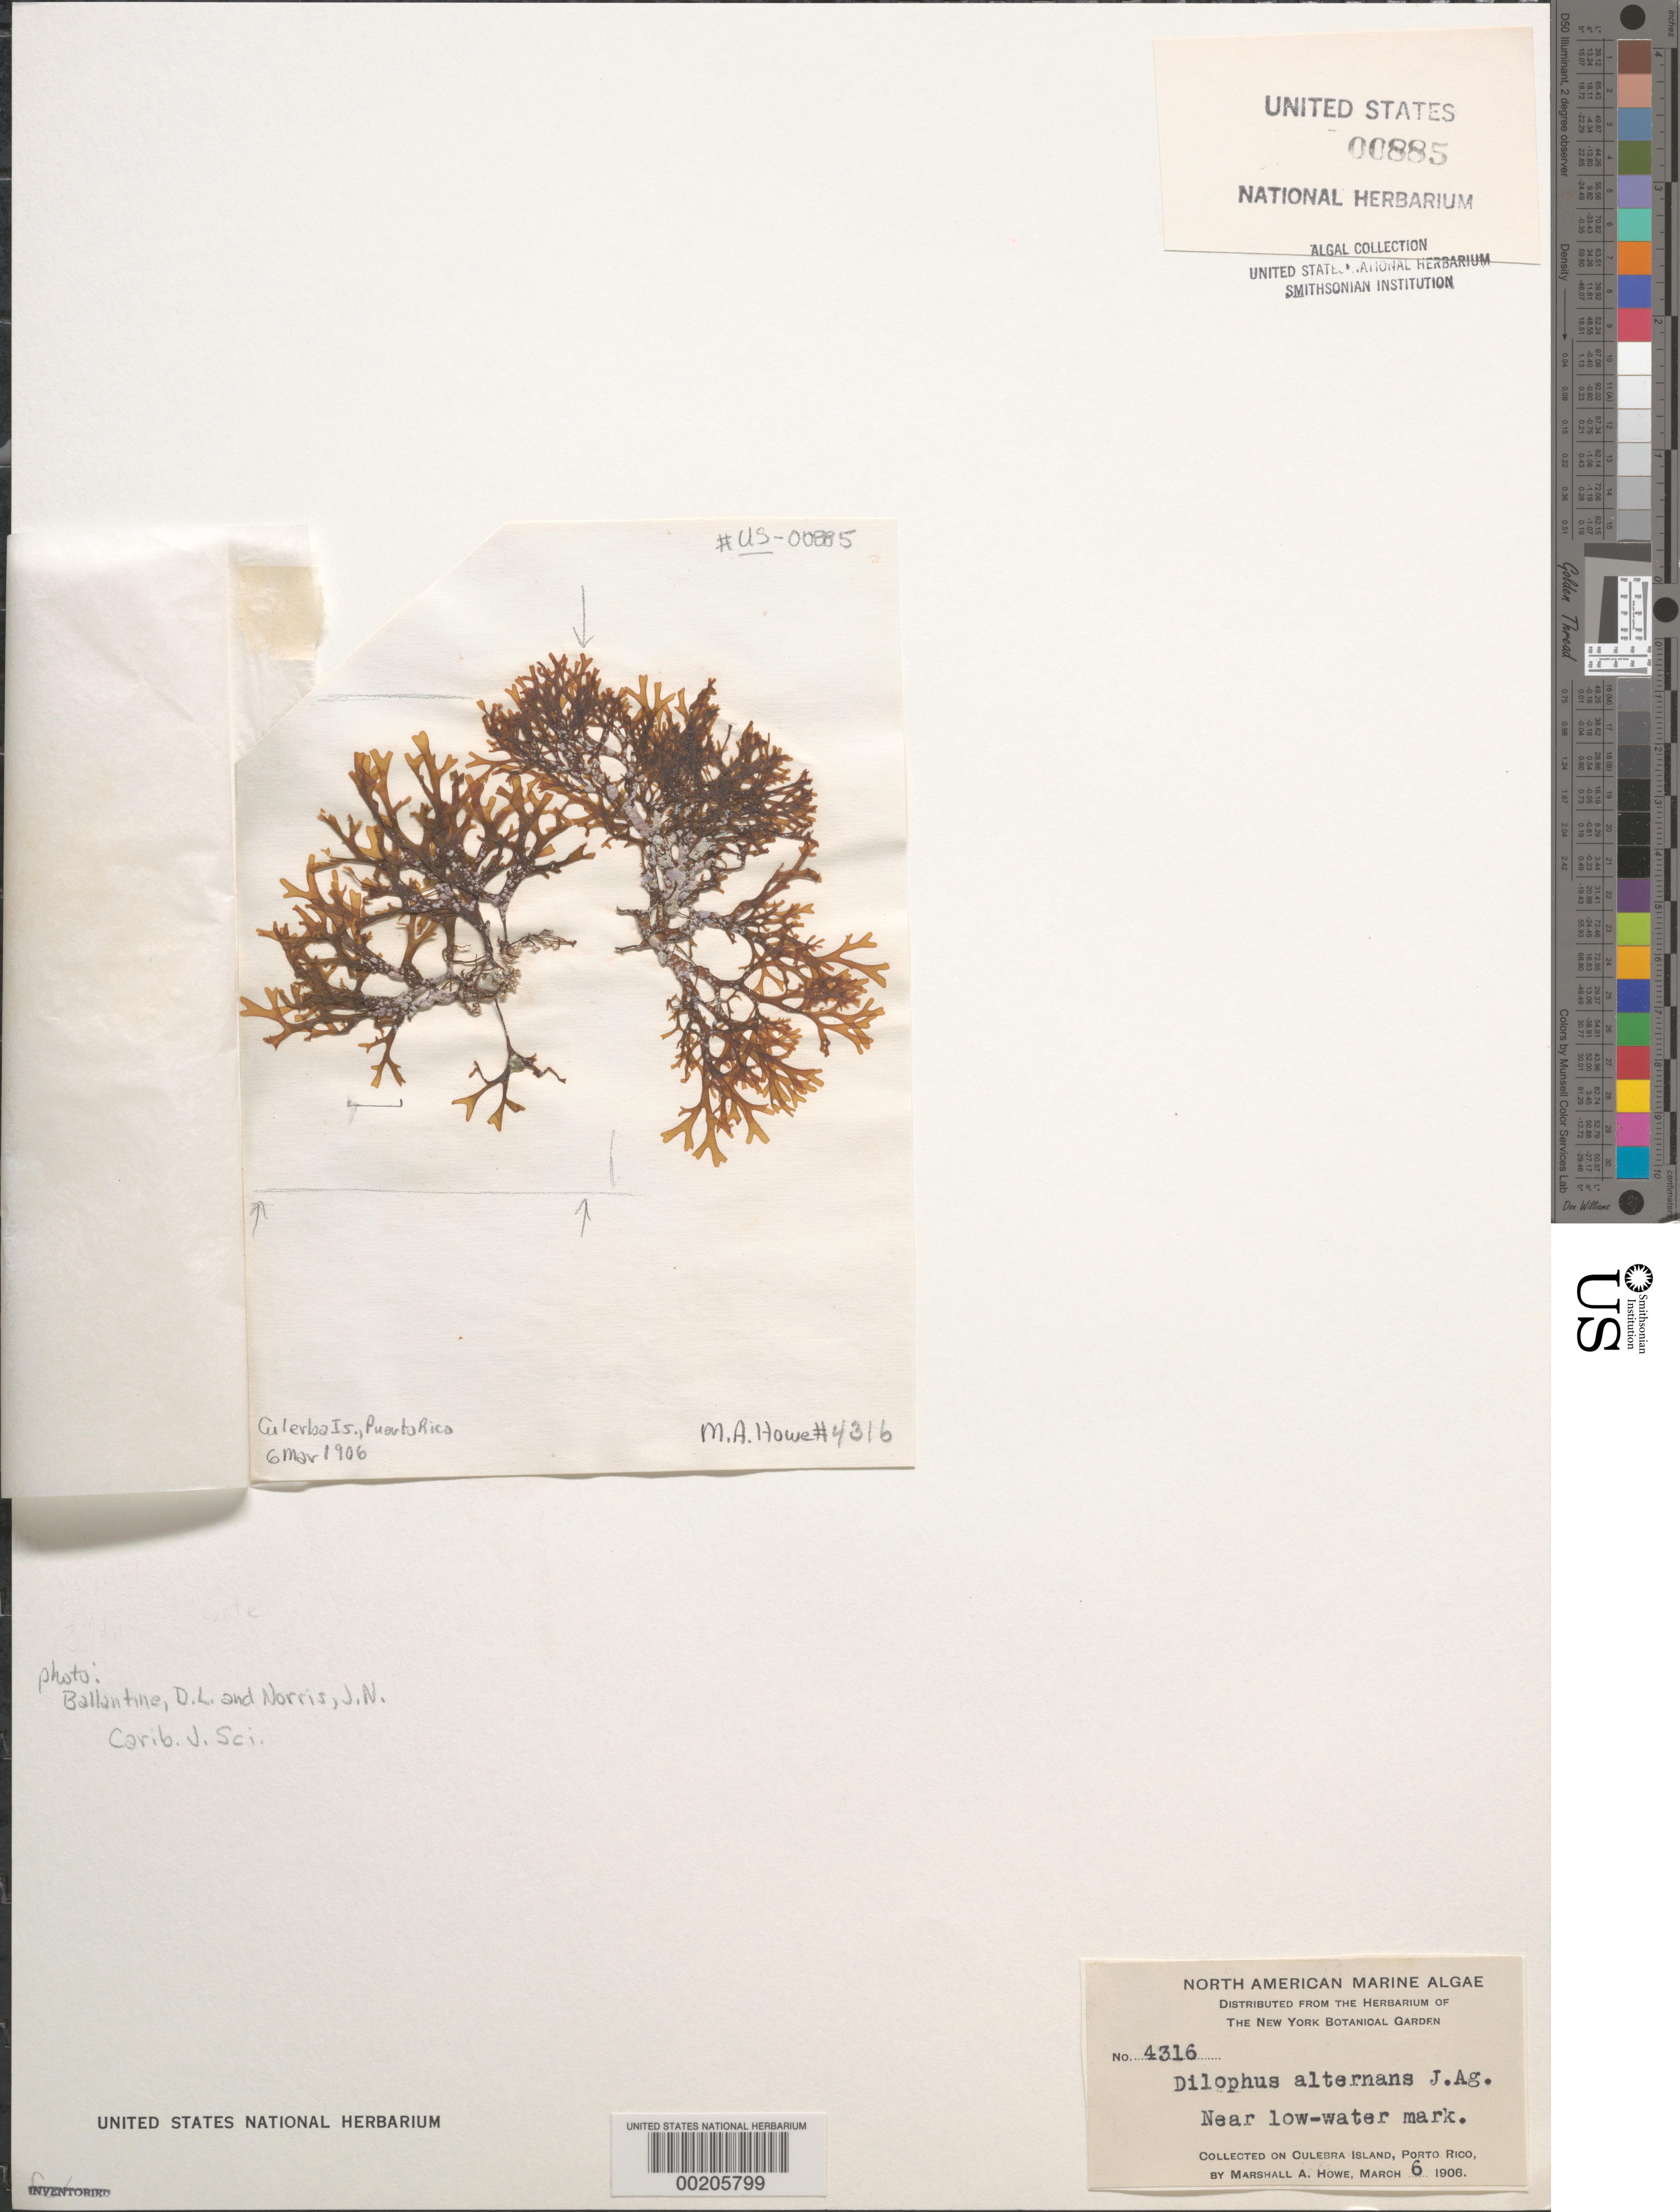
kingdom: Chromista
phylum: Ochrophyta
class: Phaeophyceae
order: Dictyotales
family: Dictyotaceae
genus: Dictyota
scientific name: Dictyota pinnatifida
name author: Kütz.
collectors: M. A. Howe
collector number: MAH 4316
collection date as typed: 05 Mar 1906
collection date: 1906-03-05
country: Puerto Rico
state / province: Culebra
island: Isla de Culebra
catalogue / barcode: US 885